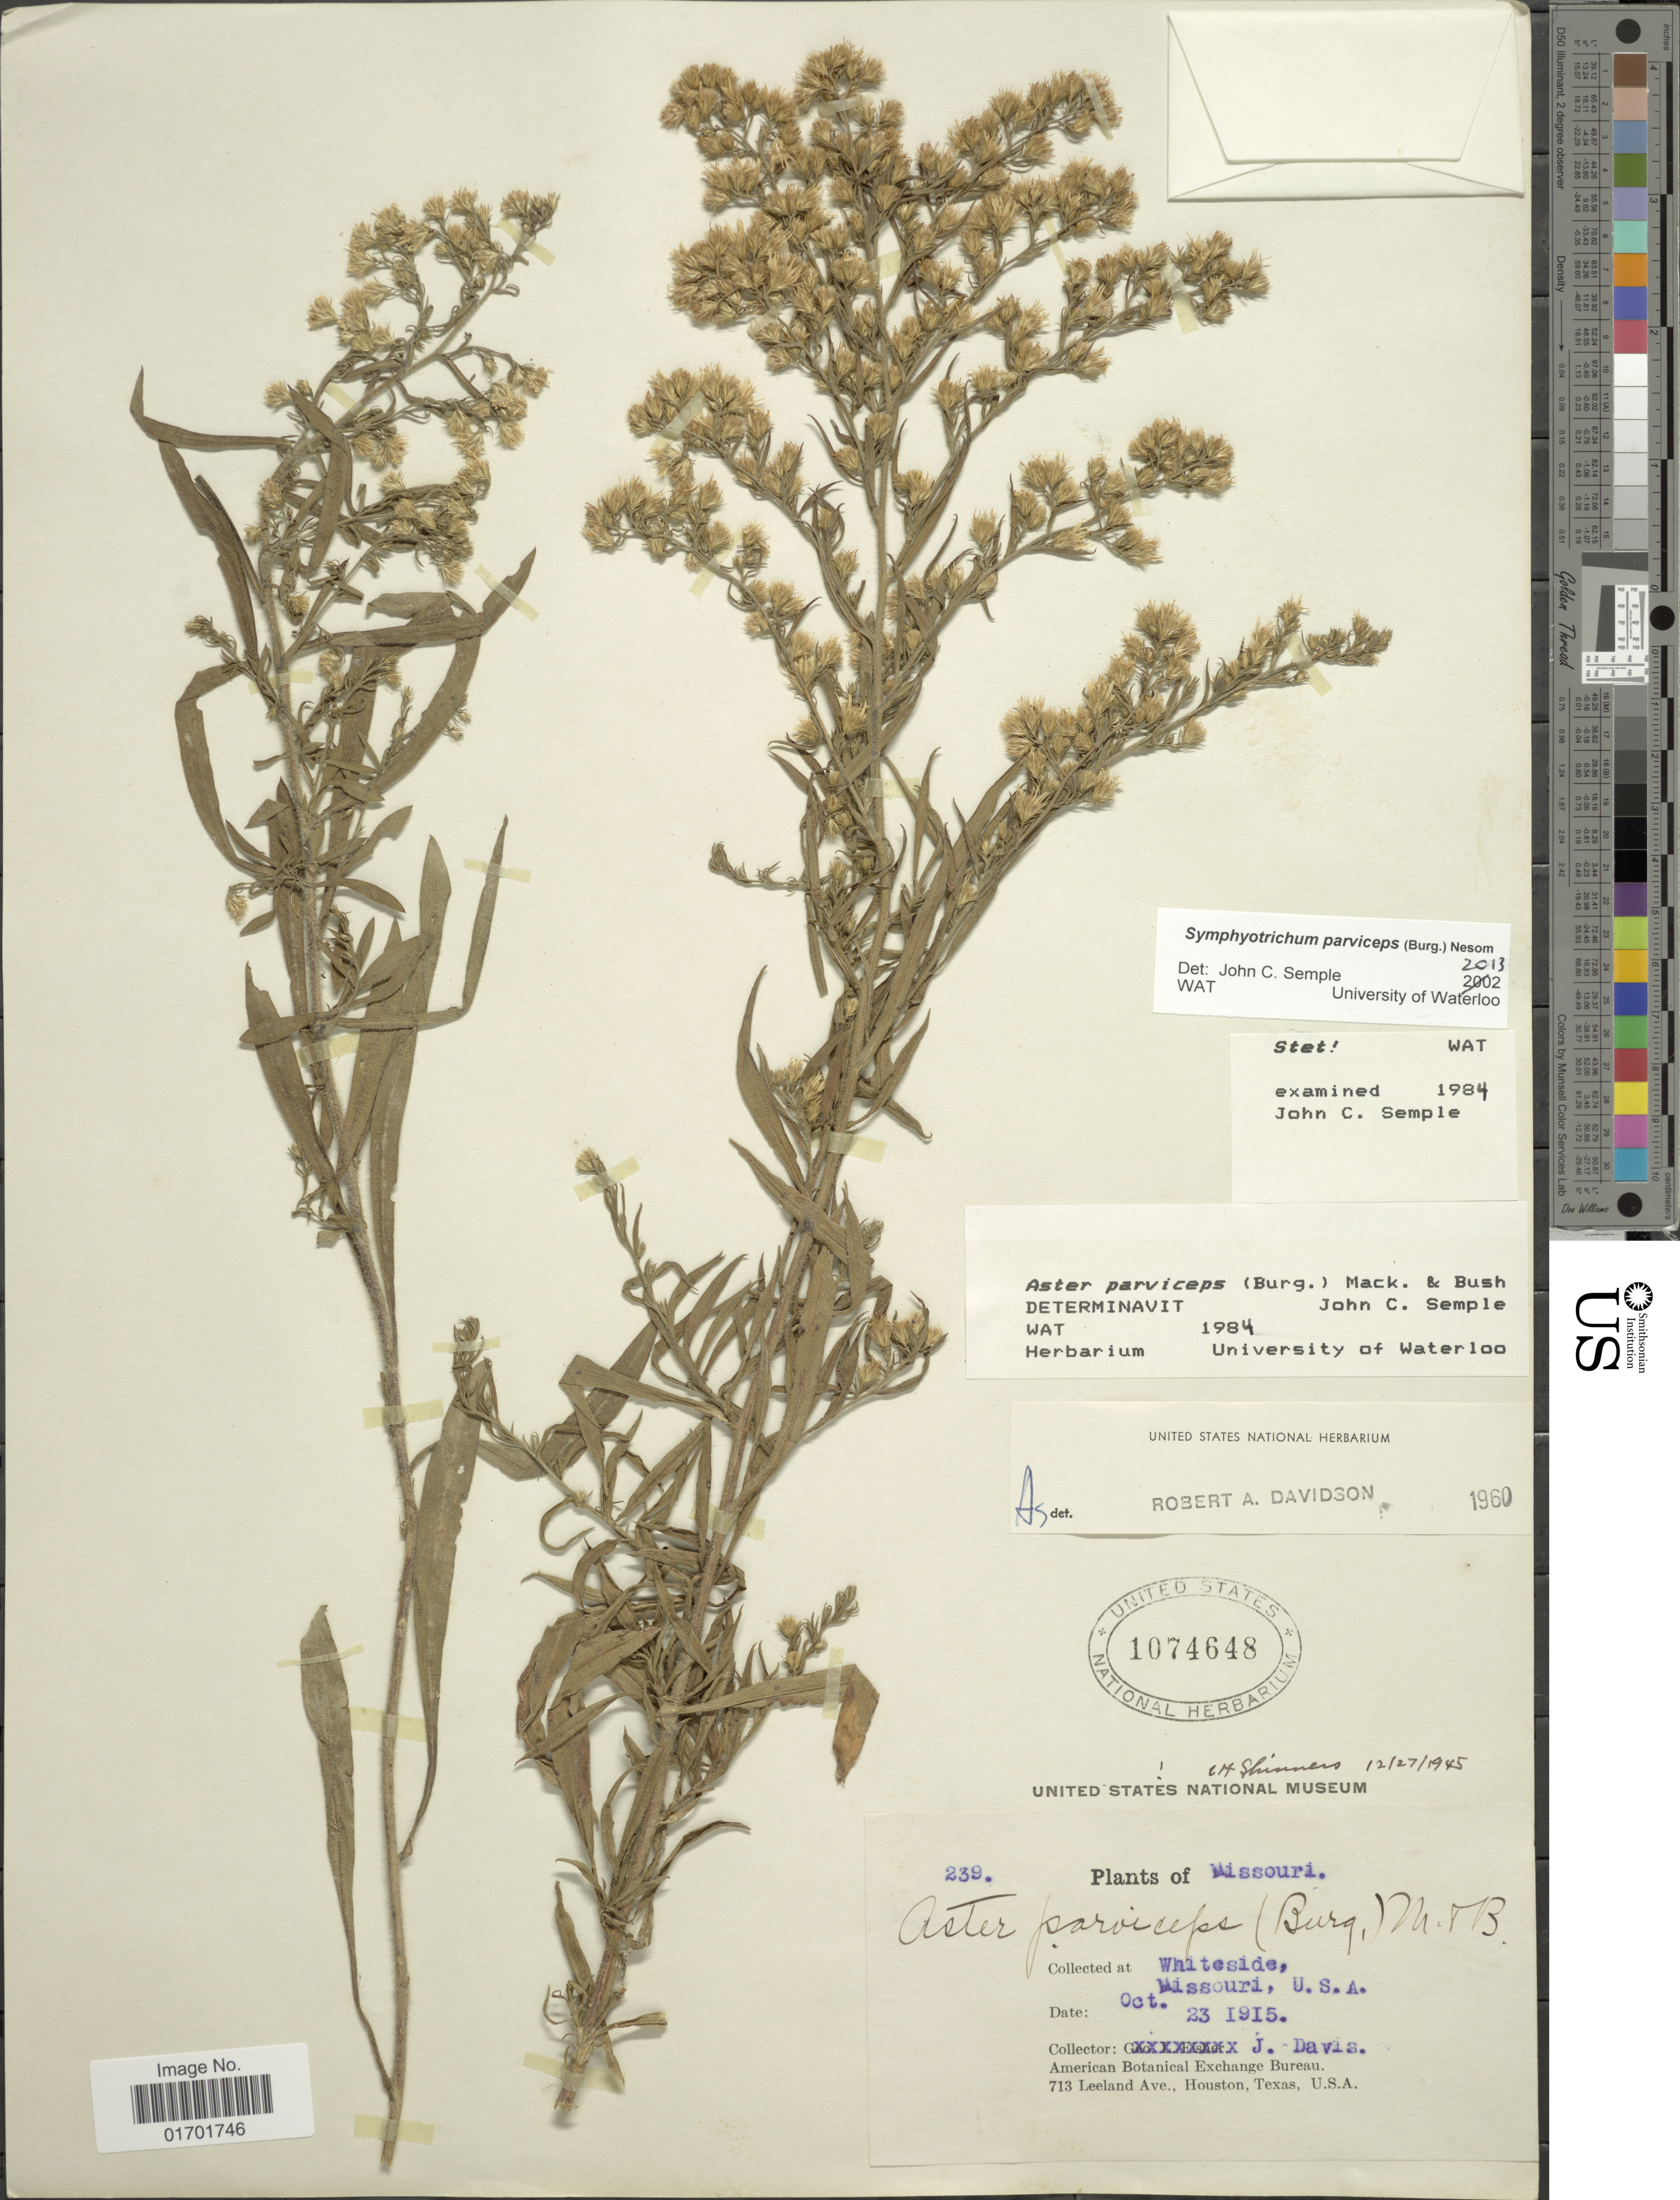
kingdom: Plantae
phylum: Tracheophyta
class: Magnoliopsida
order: Asterales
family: Asteraceae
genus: Symphyotrichum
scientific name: Symphyotrichum parviceps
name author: G.L. Nesom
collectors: J. Davis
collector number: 239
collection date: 1915-10-23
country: United States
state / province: Missouri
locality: Whiteside.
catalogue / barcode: US 1074648